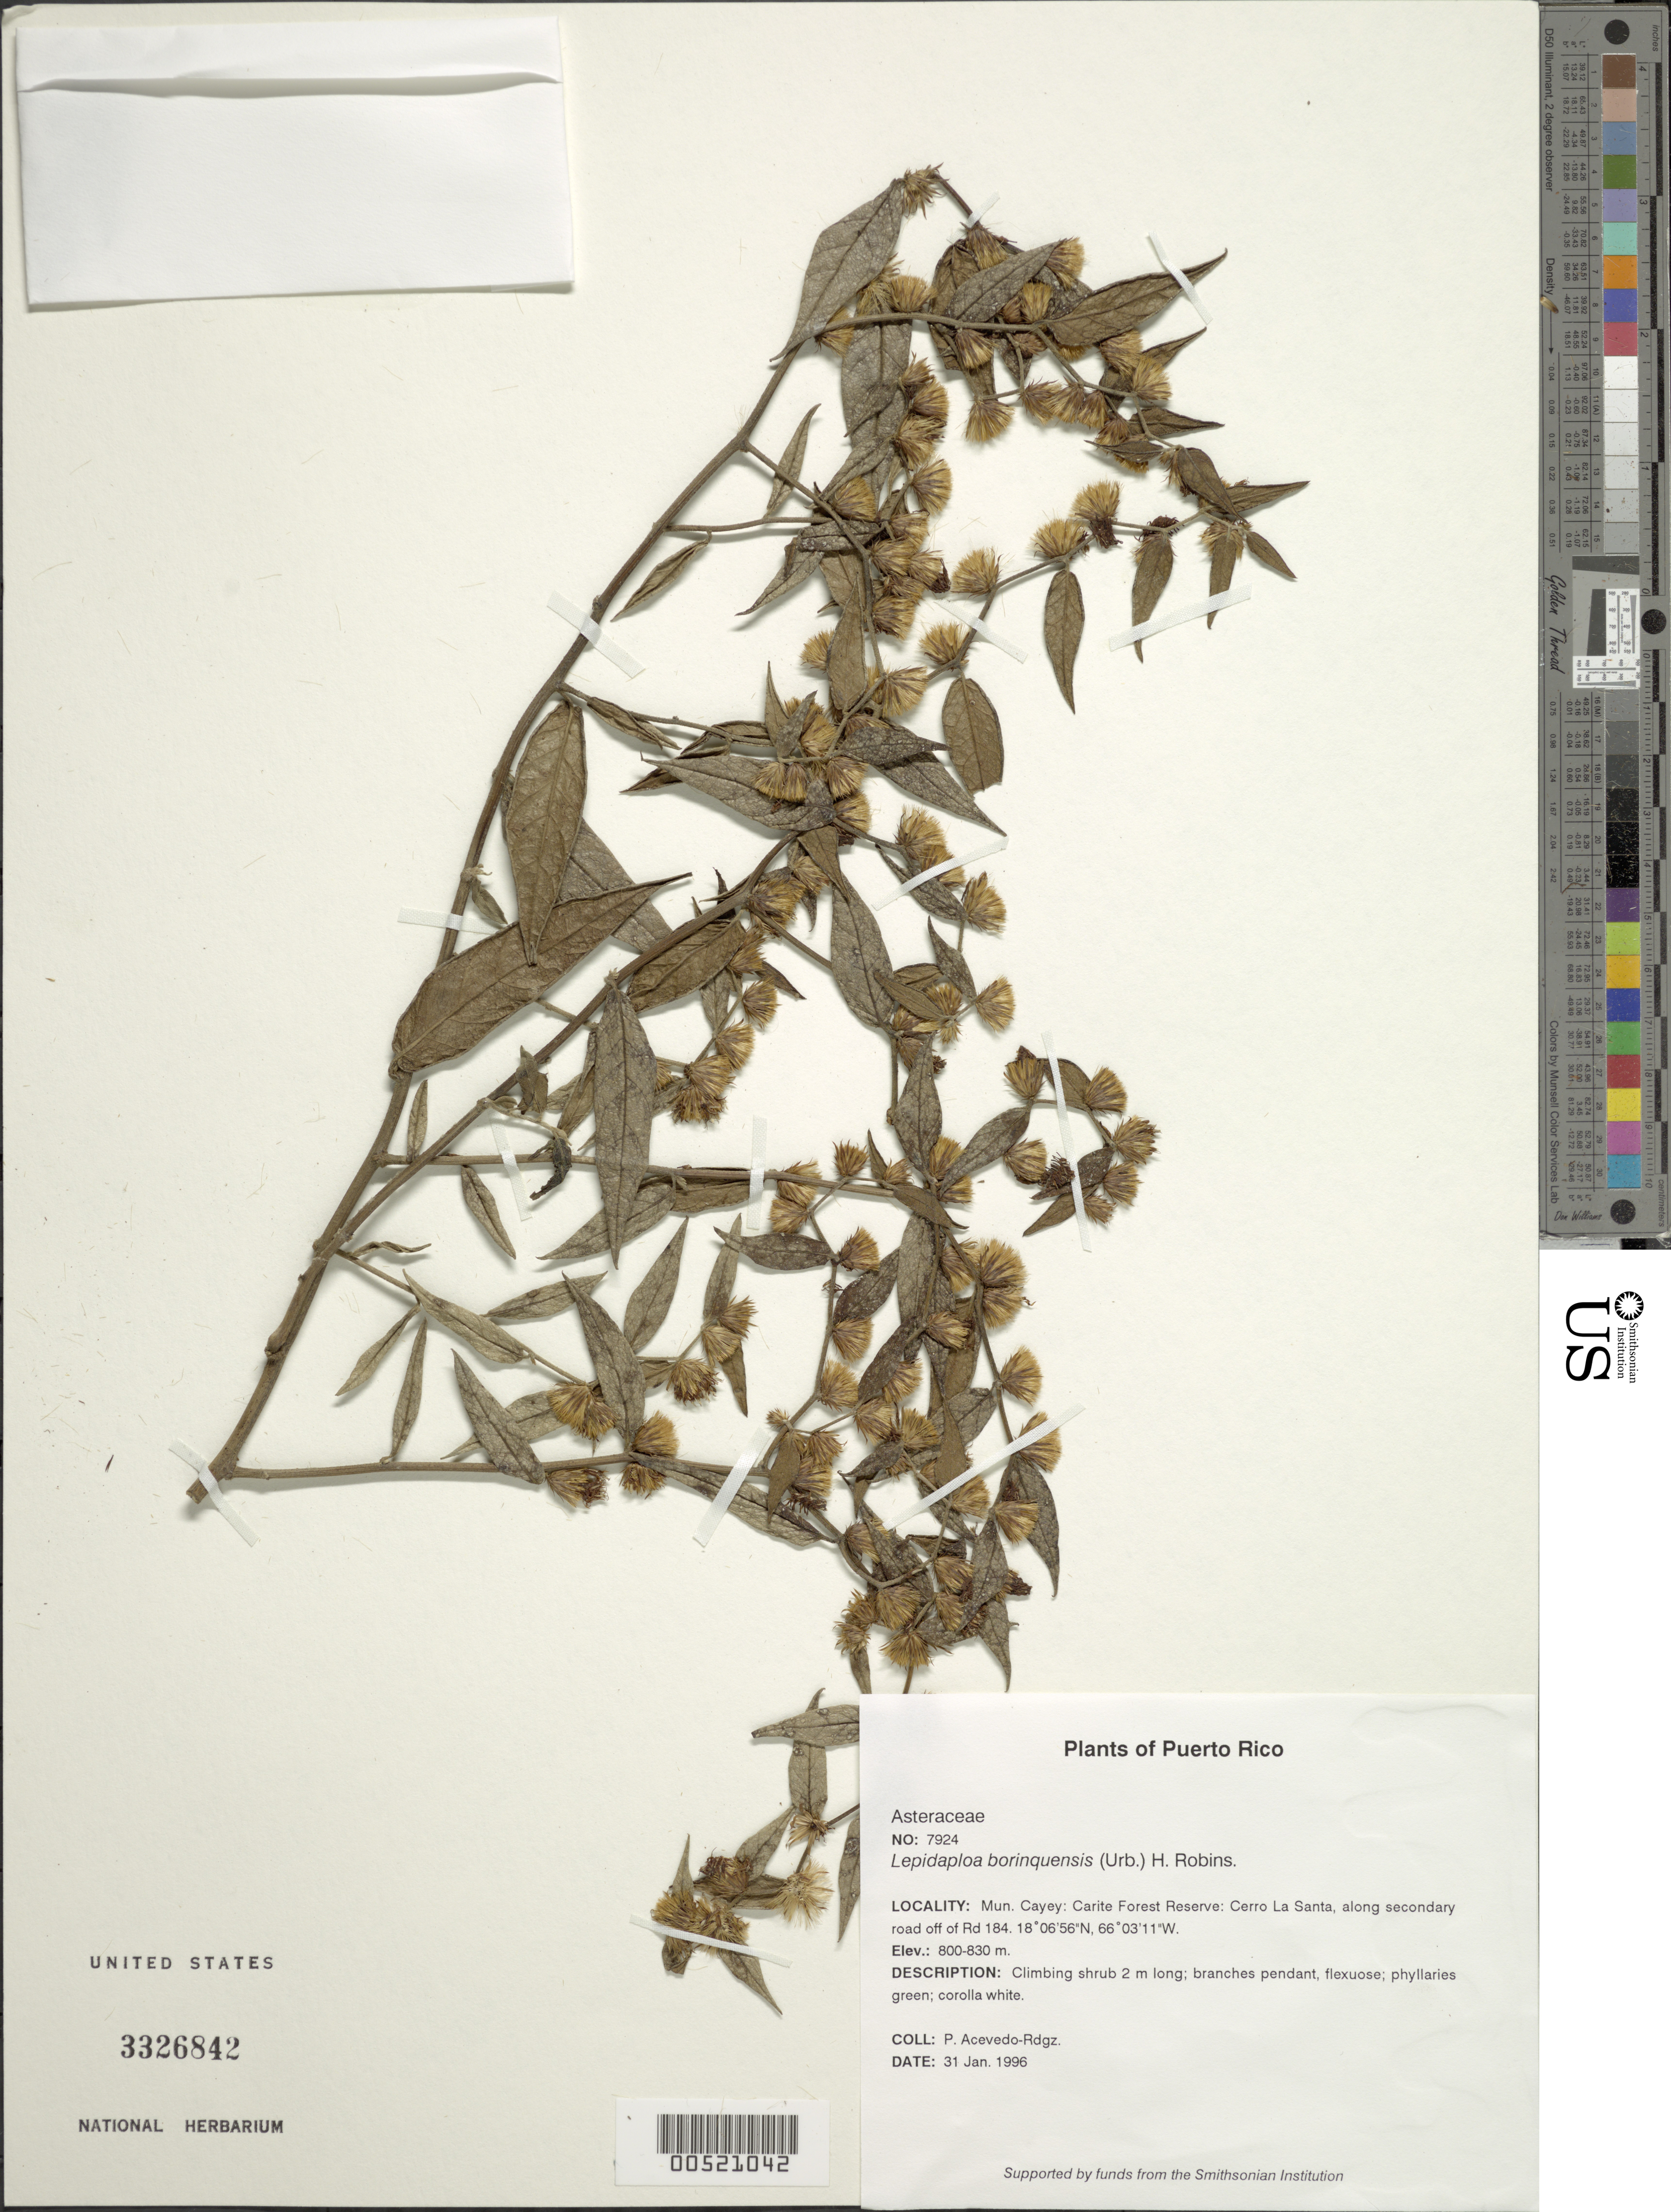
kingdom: Plantae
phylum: Tracheophyta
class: Magnoliopsida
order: Asterales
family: Asteraceae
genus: Lepidaploa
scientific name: Lepidaploa borinquensis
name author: (Urb.) H. Rob.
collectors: P. Acevedo-Rodr.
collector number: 7924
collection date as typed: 31 Jan 1996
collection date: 1996-01-31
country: Puerto Rico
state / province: Cayey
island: Puerto Rico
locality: Cayey; Carite Forest Reserve: Cerro La Santa, along secondary road off of Rd 184.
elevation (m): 800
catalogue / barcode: US 3326842